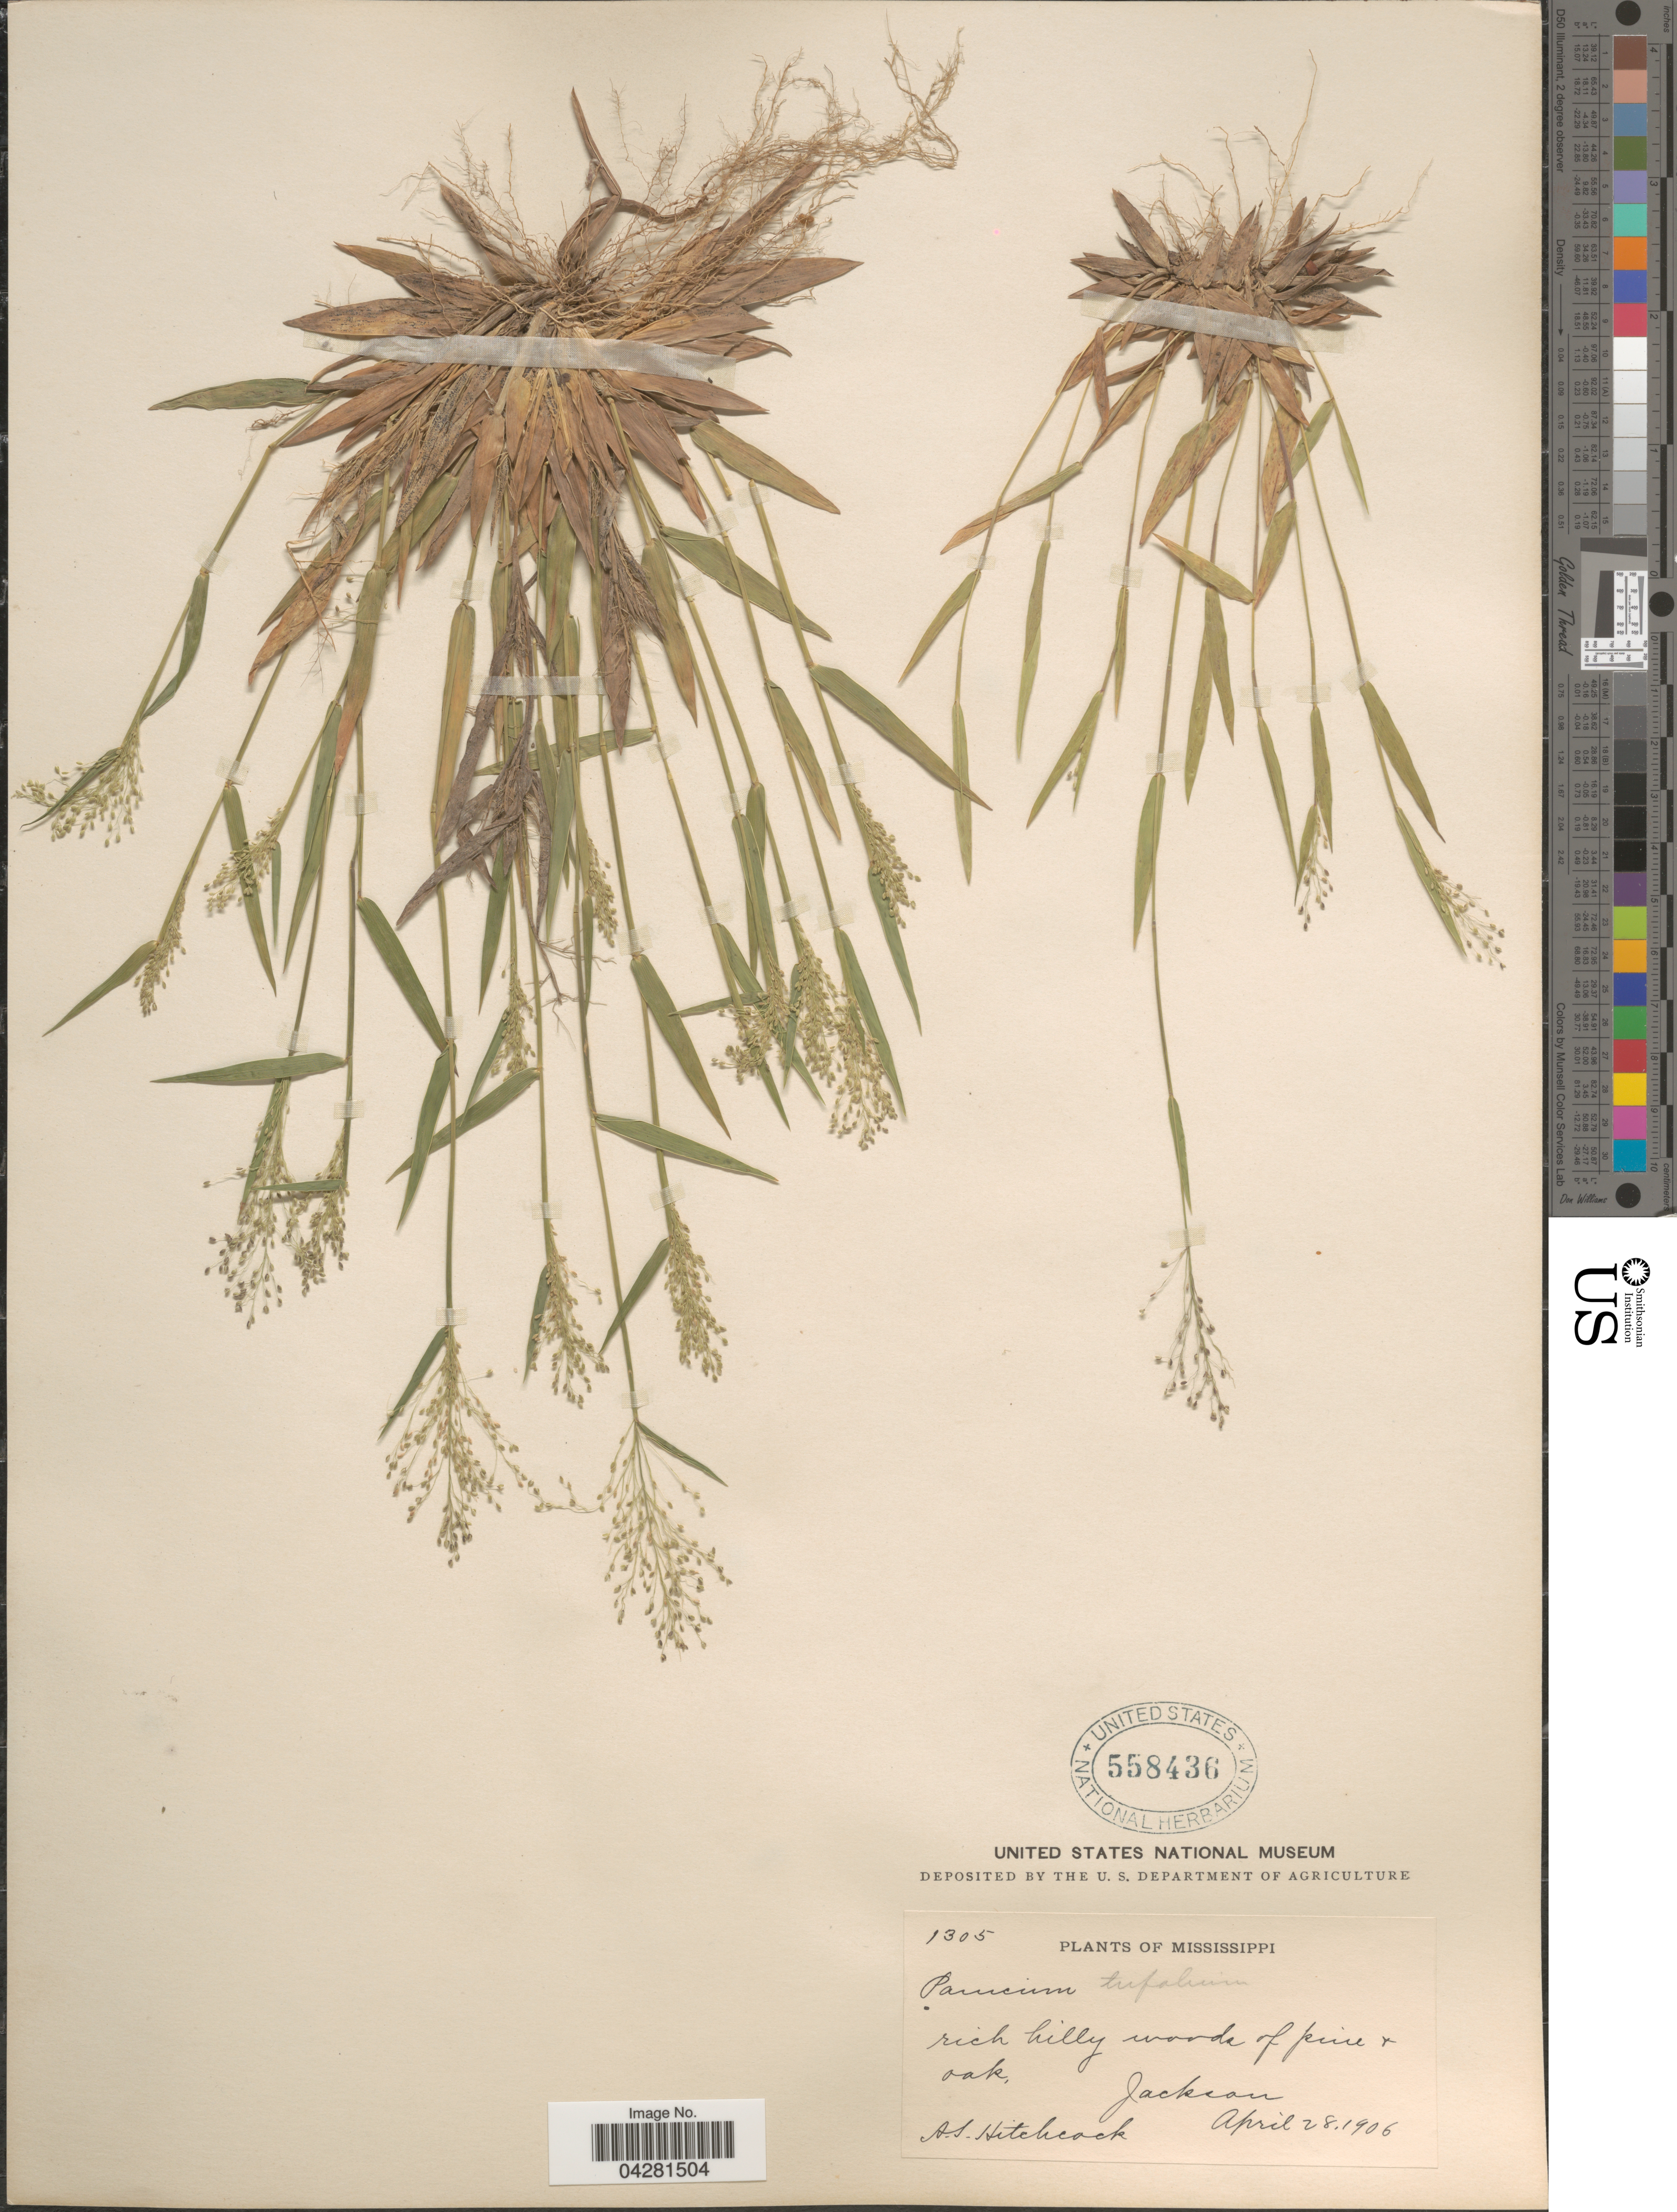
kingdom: Plantae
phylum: Tracheophyta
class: Liliopsida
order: Poales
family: Poaceae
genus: Dichanthelium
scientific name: Dichanthelium dichotomum var. unciphyllum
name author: (Trin.) Davidse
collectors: A. S. Hitchcock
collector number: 1305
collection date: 1906-04-28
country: United States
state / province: Mississippi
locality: Rich hilly woods of pine & oak, Jackson.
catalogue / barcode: US 558436